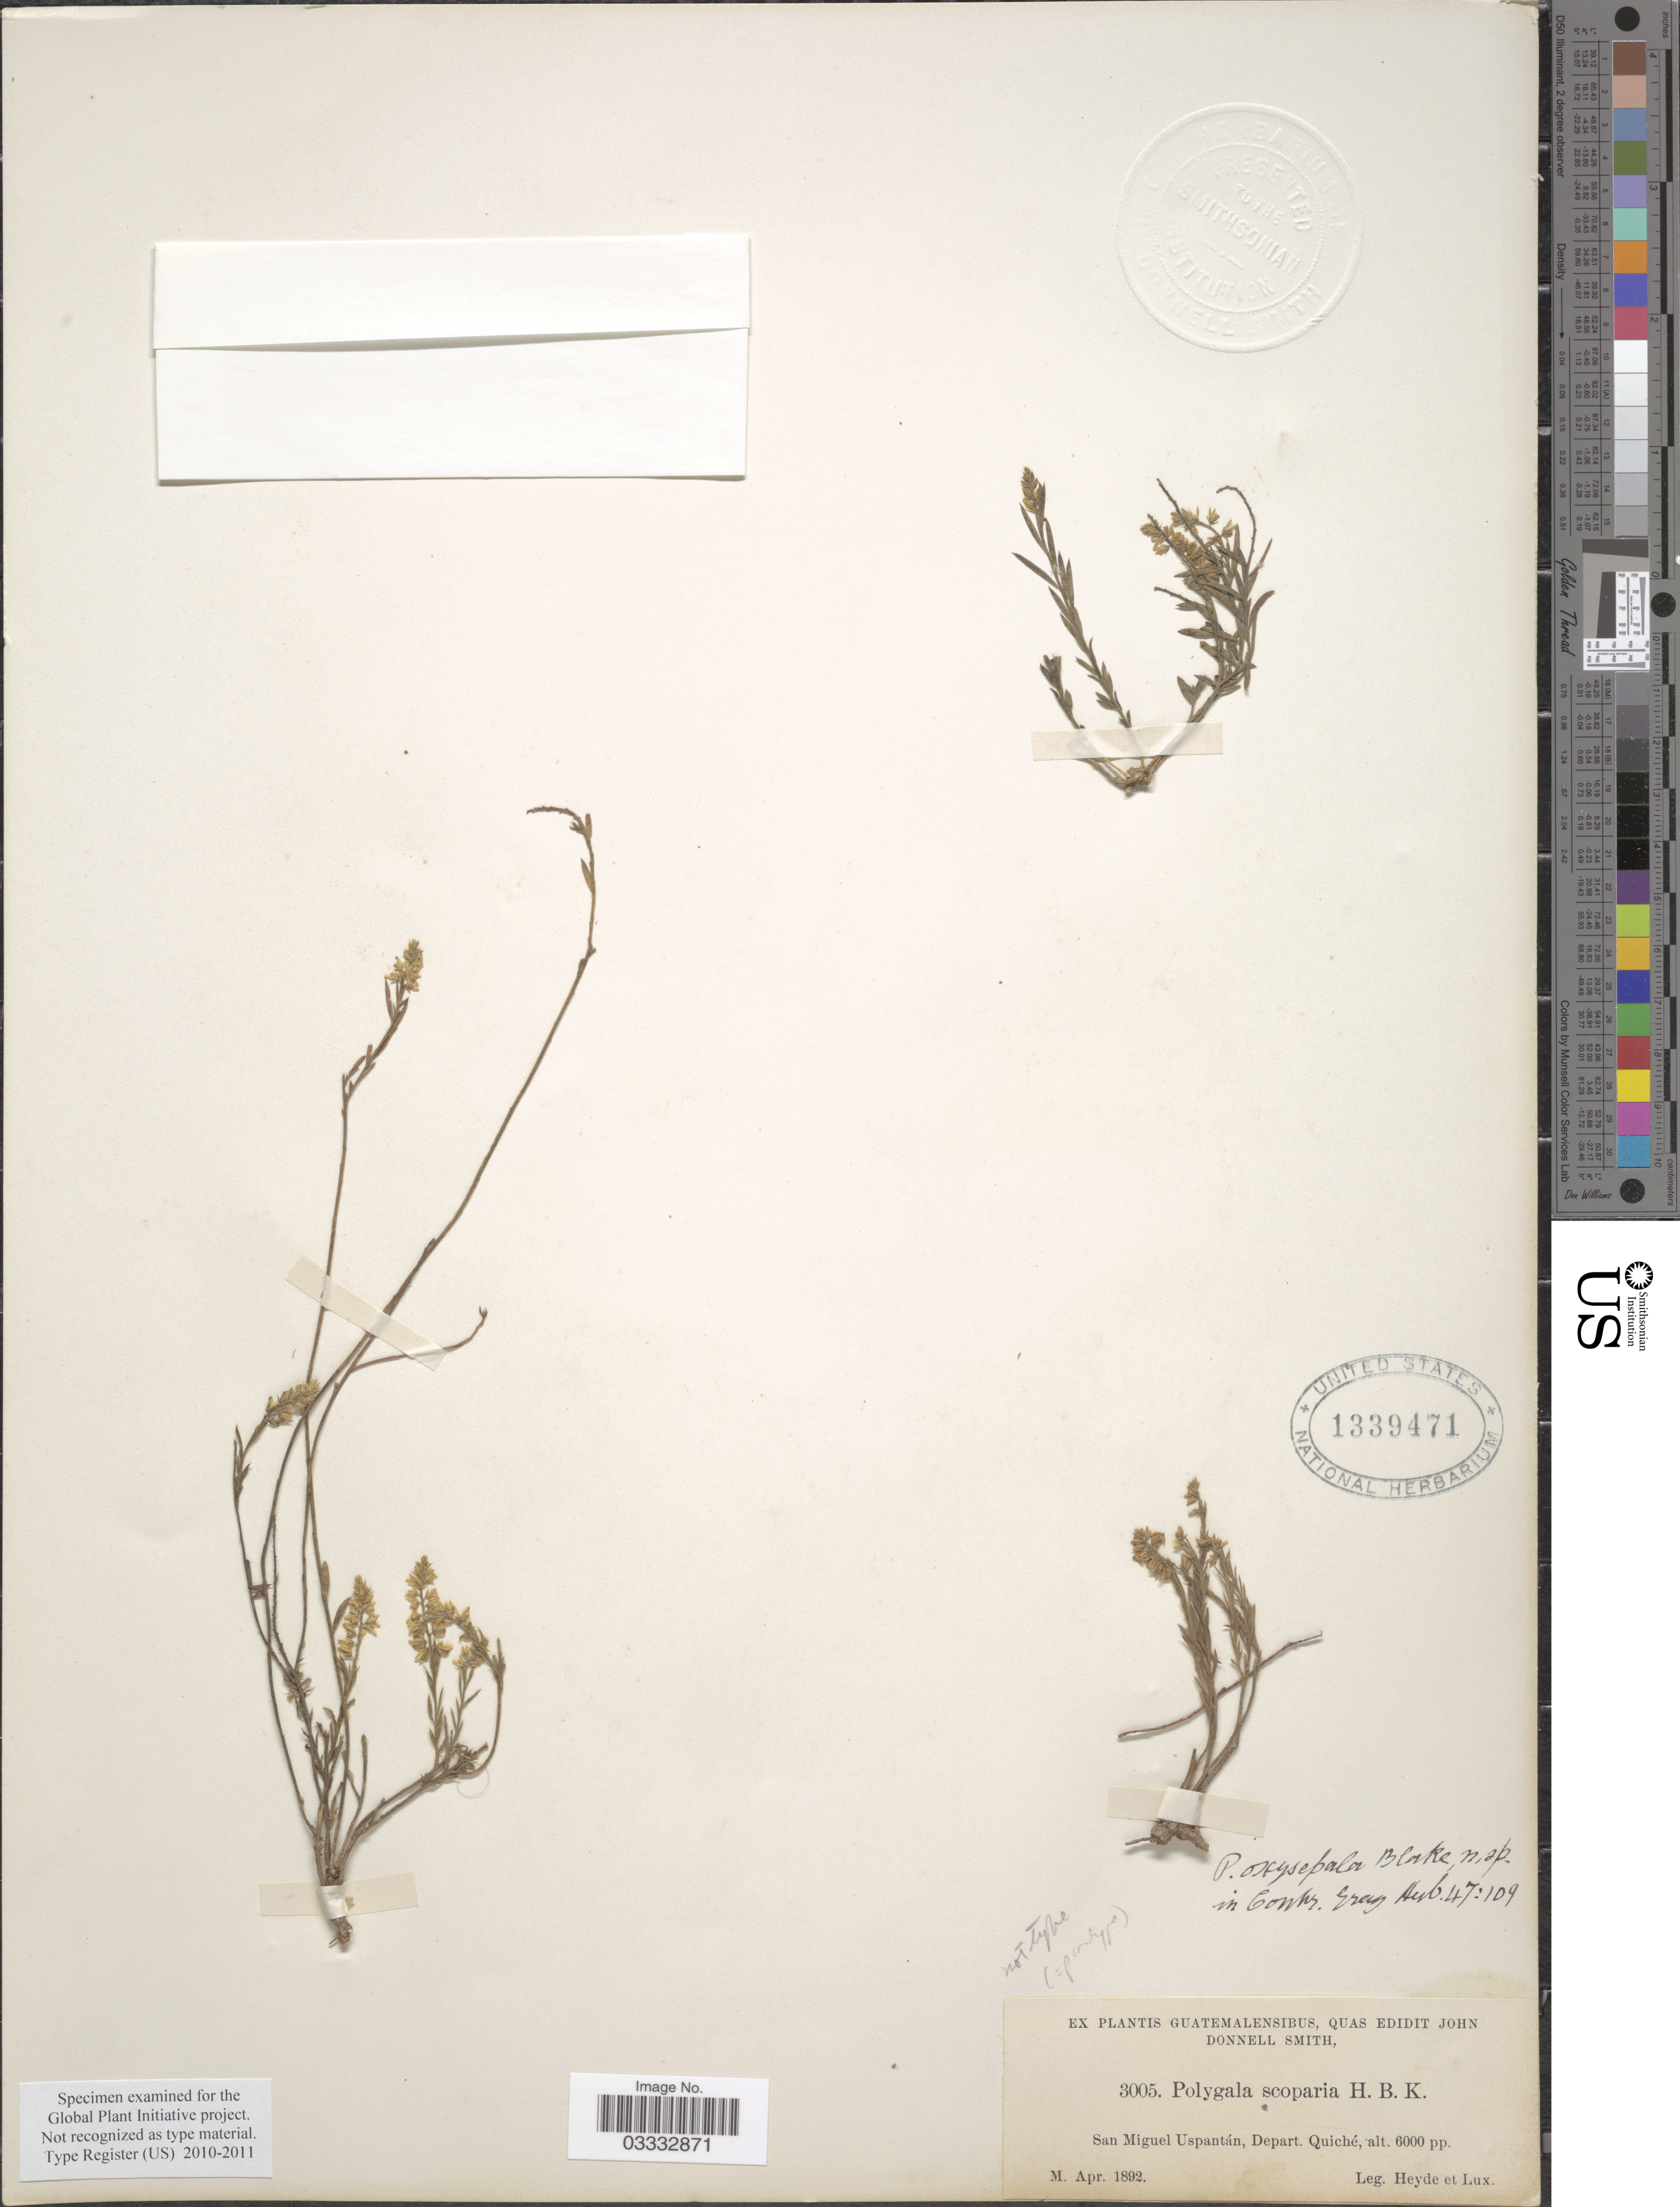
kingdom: Plantae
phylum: Tracheophyta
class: Magnoliopsida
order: Fabales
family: Polygalaceae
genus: Polygala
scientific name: Polygala oxysepala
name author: S.F. Blake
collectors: Heyde & Lux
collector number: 3005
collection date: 1892-04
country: Guatemala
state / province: El Quiché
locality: San Miguel Uspantán, Depart. Quiché.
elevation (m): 1829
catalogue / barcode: US 1339471